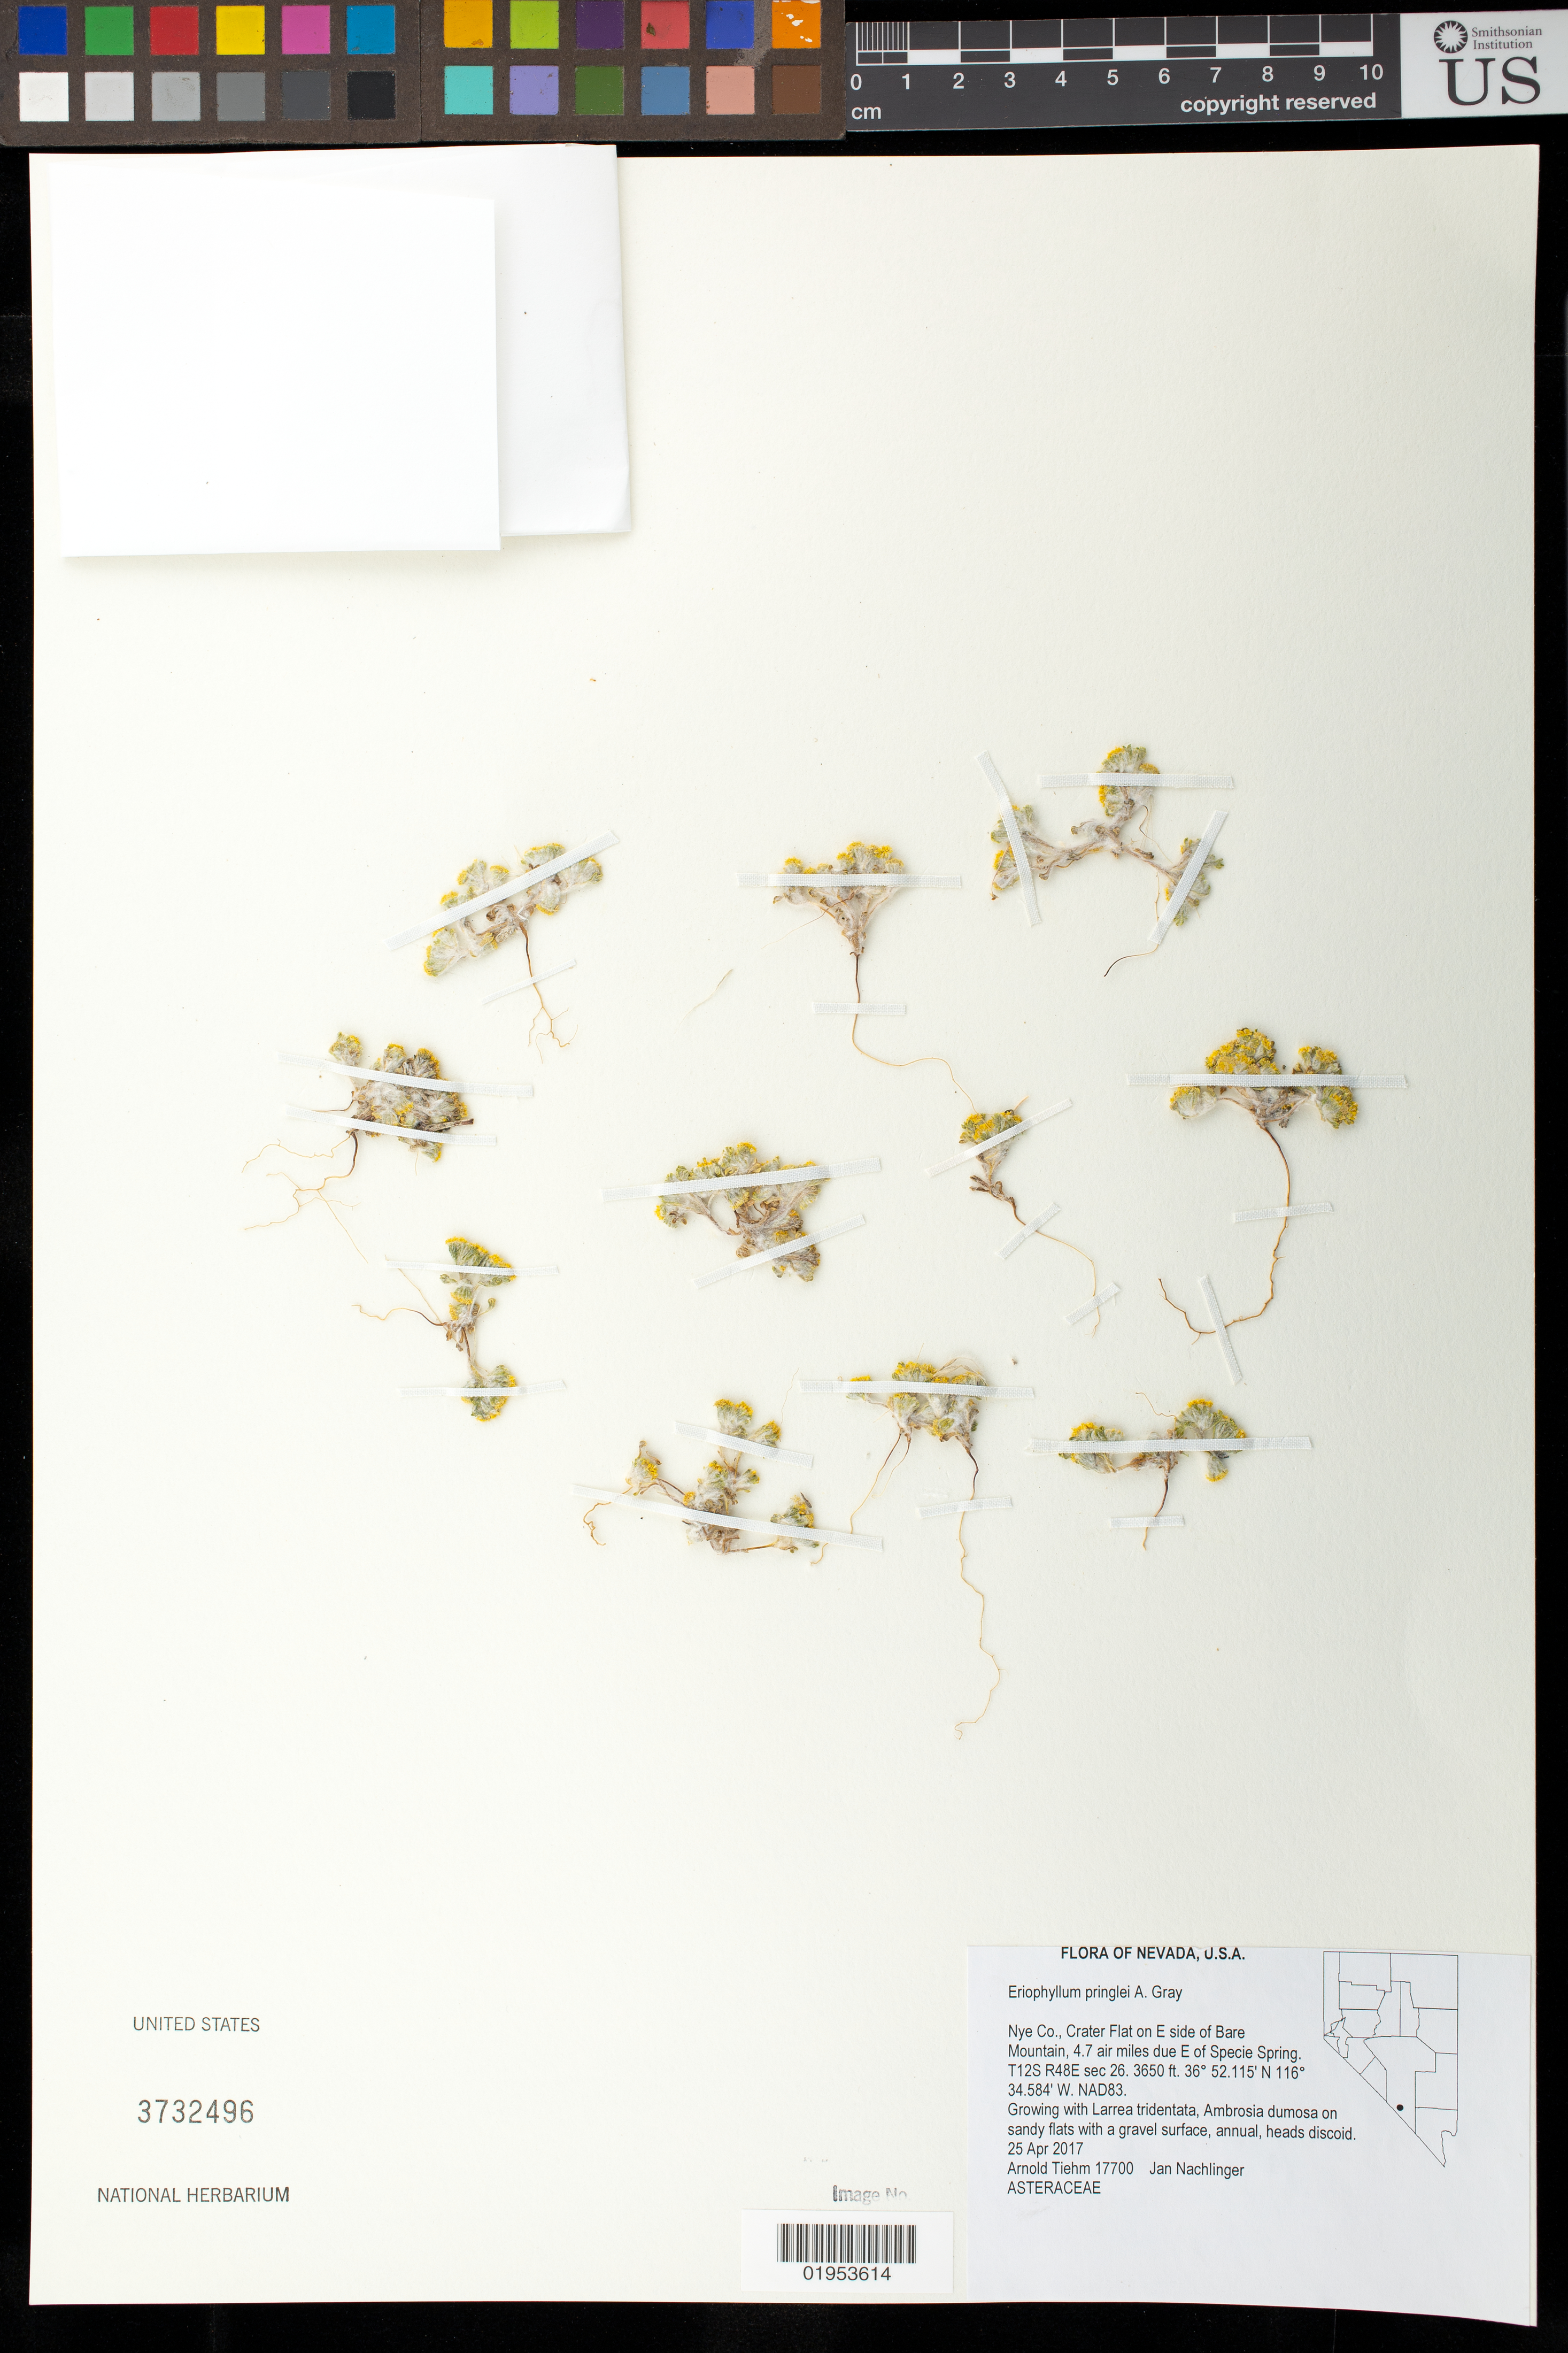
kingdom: Plantae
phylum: Tracheophyta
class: Magnoliopsida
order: Asterales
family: Asteraceae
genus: Eriophyllum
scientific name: Eriophyllum pringlei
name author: A. Gray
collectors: A. Tiehm & J. Nachlinger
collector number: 17700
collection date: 2017-04-25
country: United States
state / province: Nevada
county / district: Nye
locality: Crater Flat on E side of Bare Mtn., 4.7 air miles due E of Specie Spring.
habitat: Sandy flats w/ a gravel surface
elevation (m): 1113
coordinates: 36 52.115 N, 116 34.584 W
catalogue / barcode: US 3732496